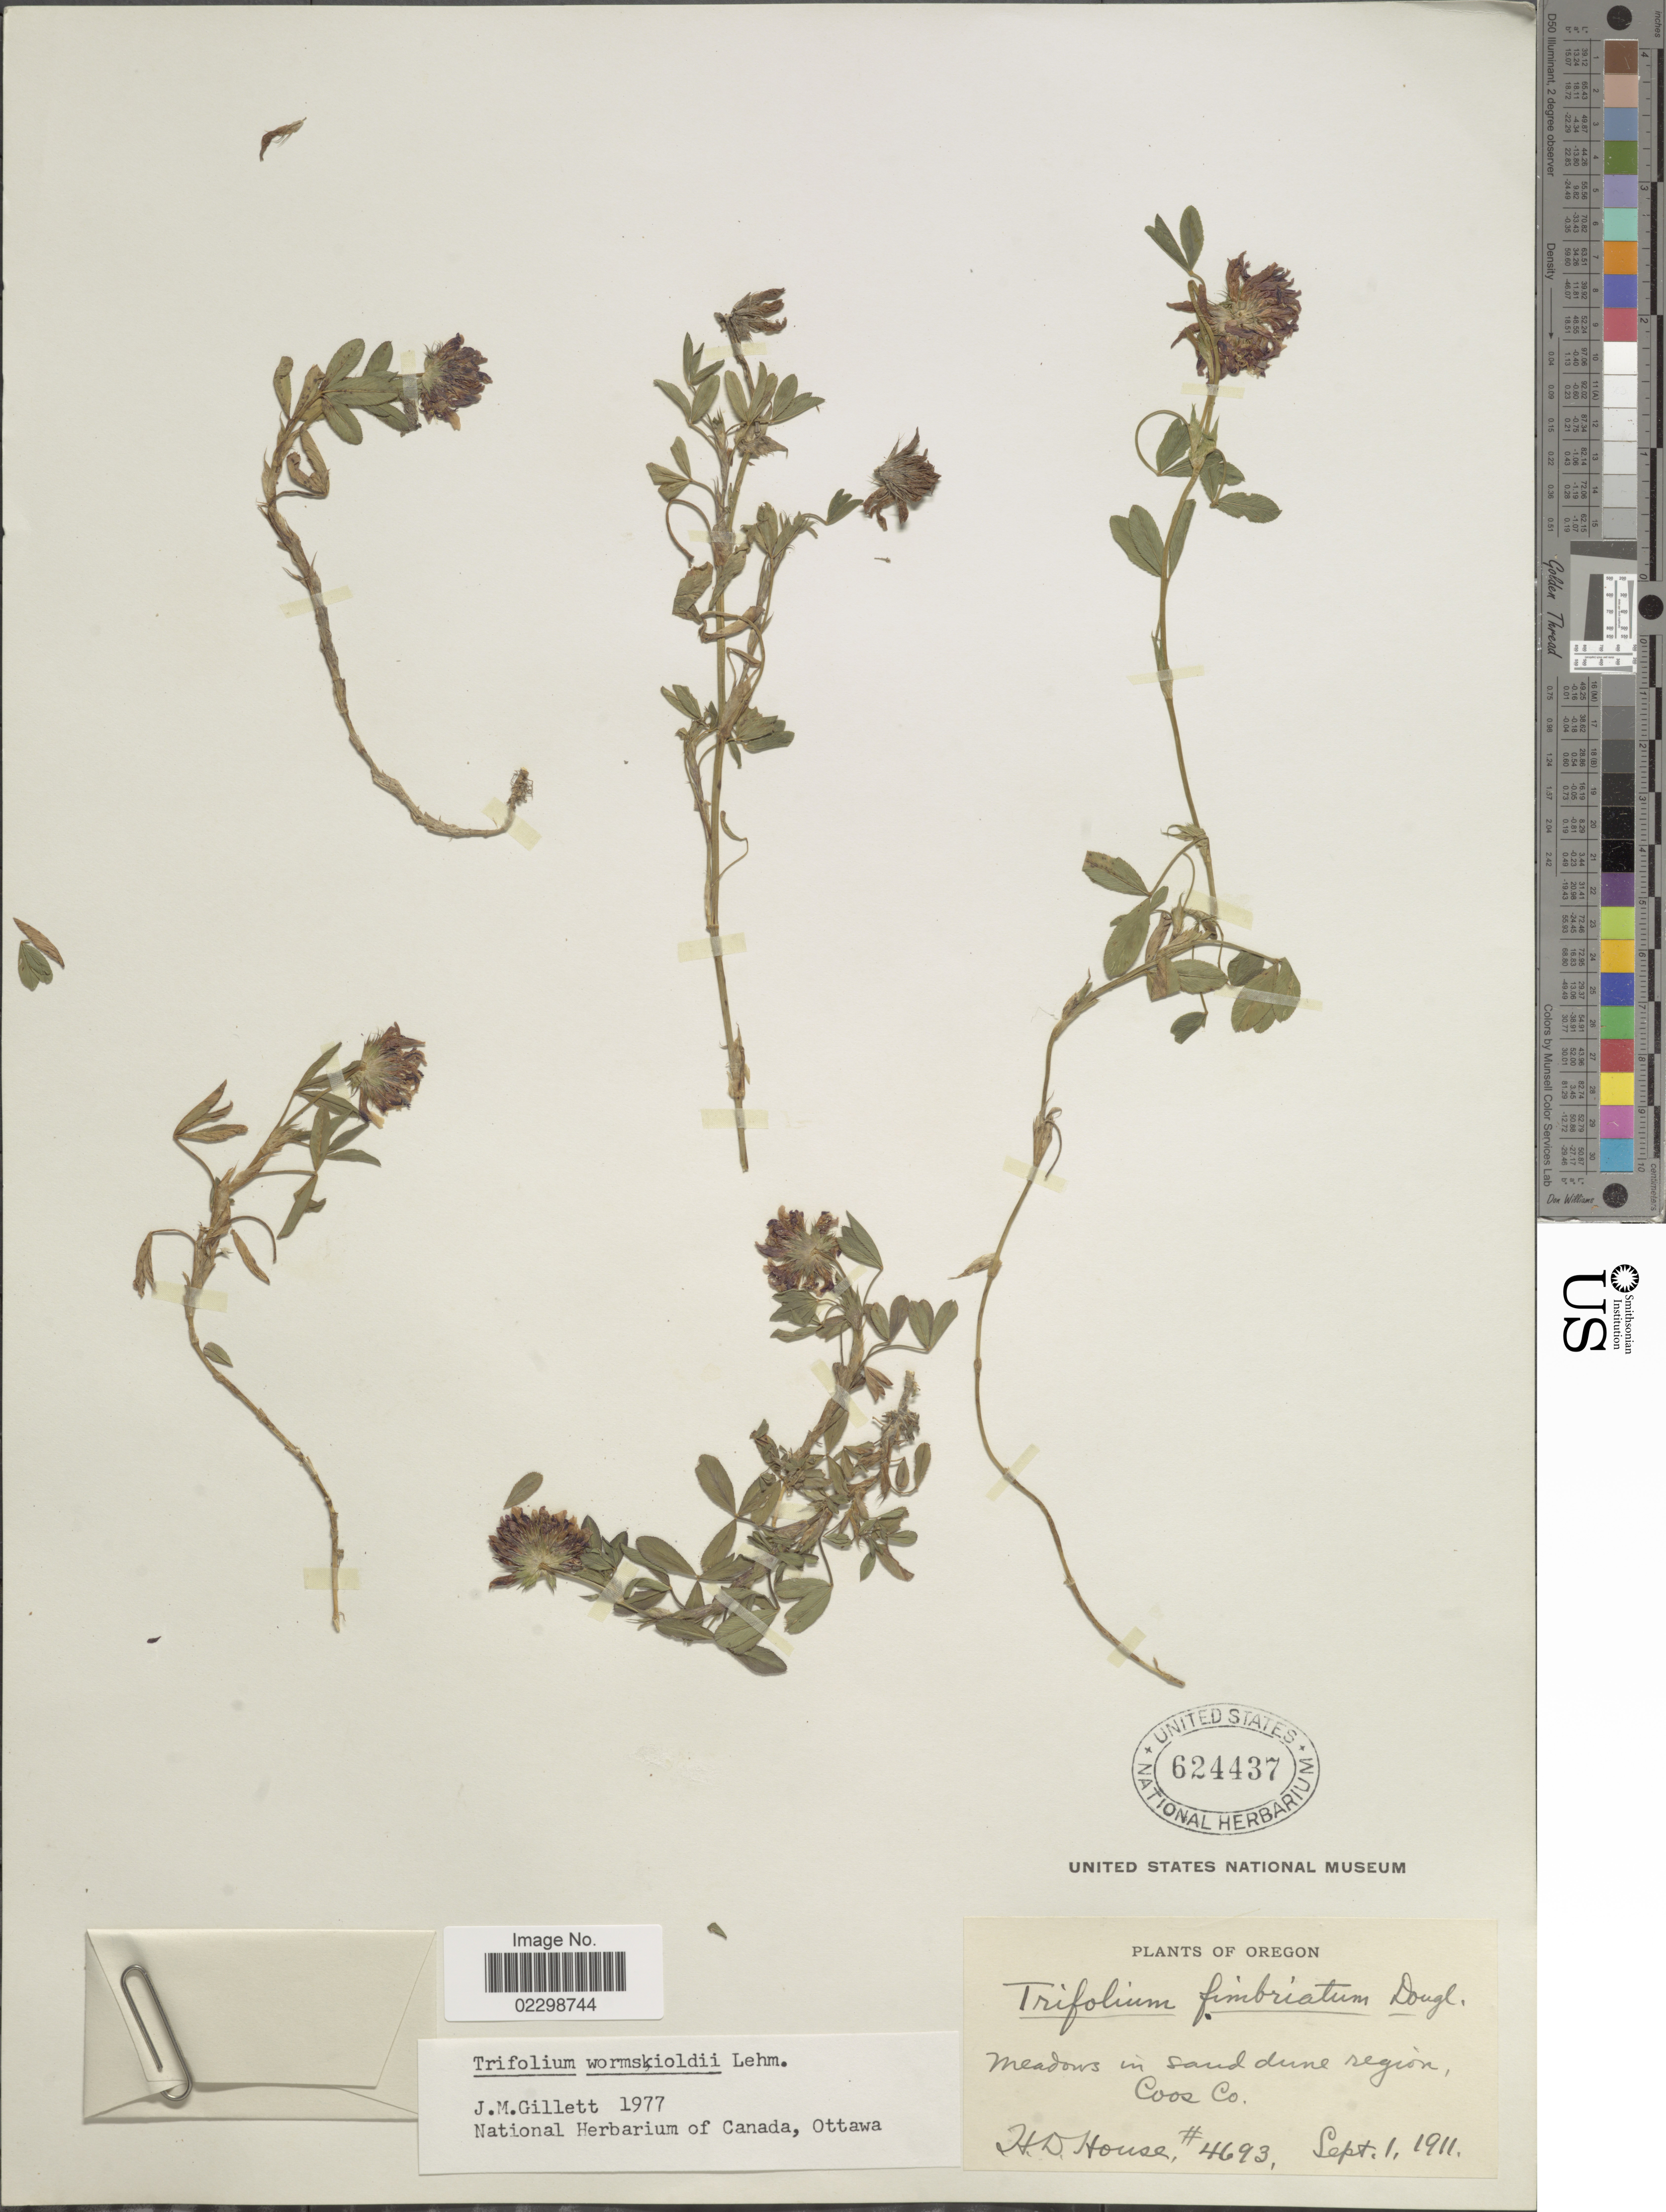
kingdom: Plantae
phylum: Tracheophyta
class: Magnoliopsida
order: Fabales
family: Fabaceae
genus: Trifolium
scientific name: Trifolium wormskioldii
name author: Lehm.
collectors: H. D. House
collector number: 4693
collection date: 1911-09-01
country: United States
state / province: Oregon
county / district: Coos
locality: Meadows in sand sune region, Coos Co.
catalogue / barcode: US 624437